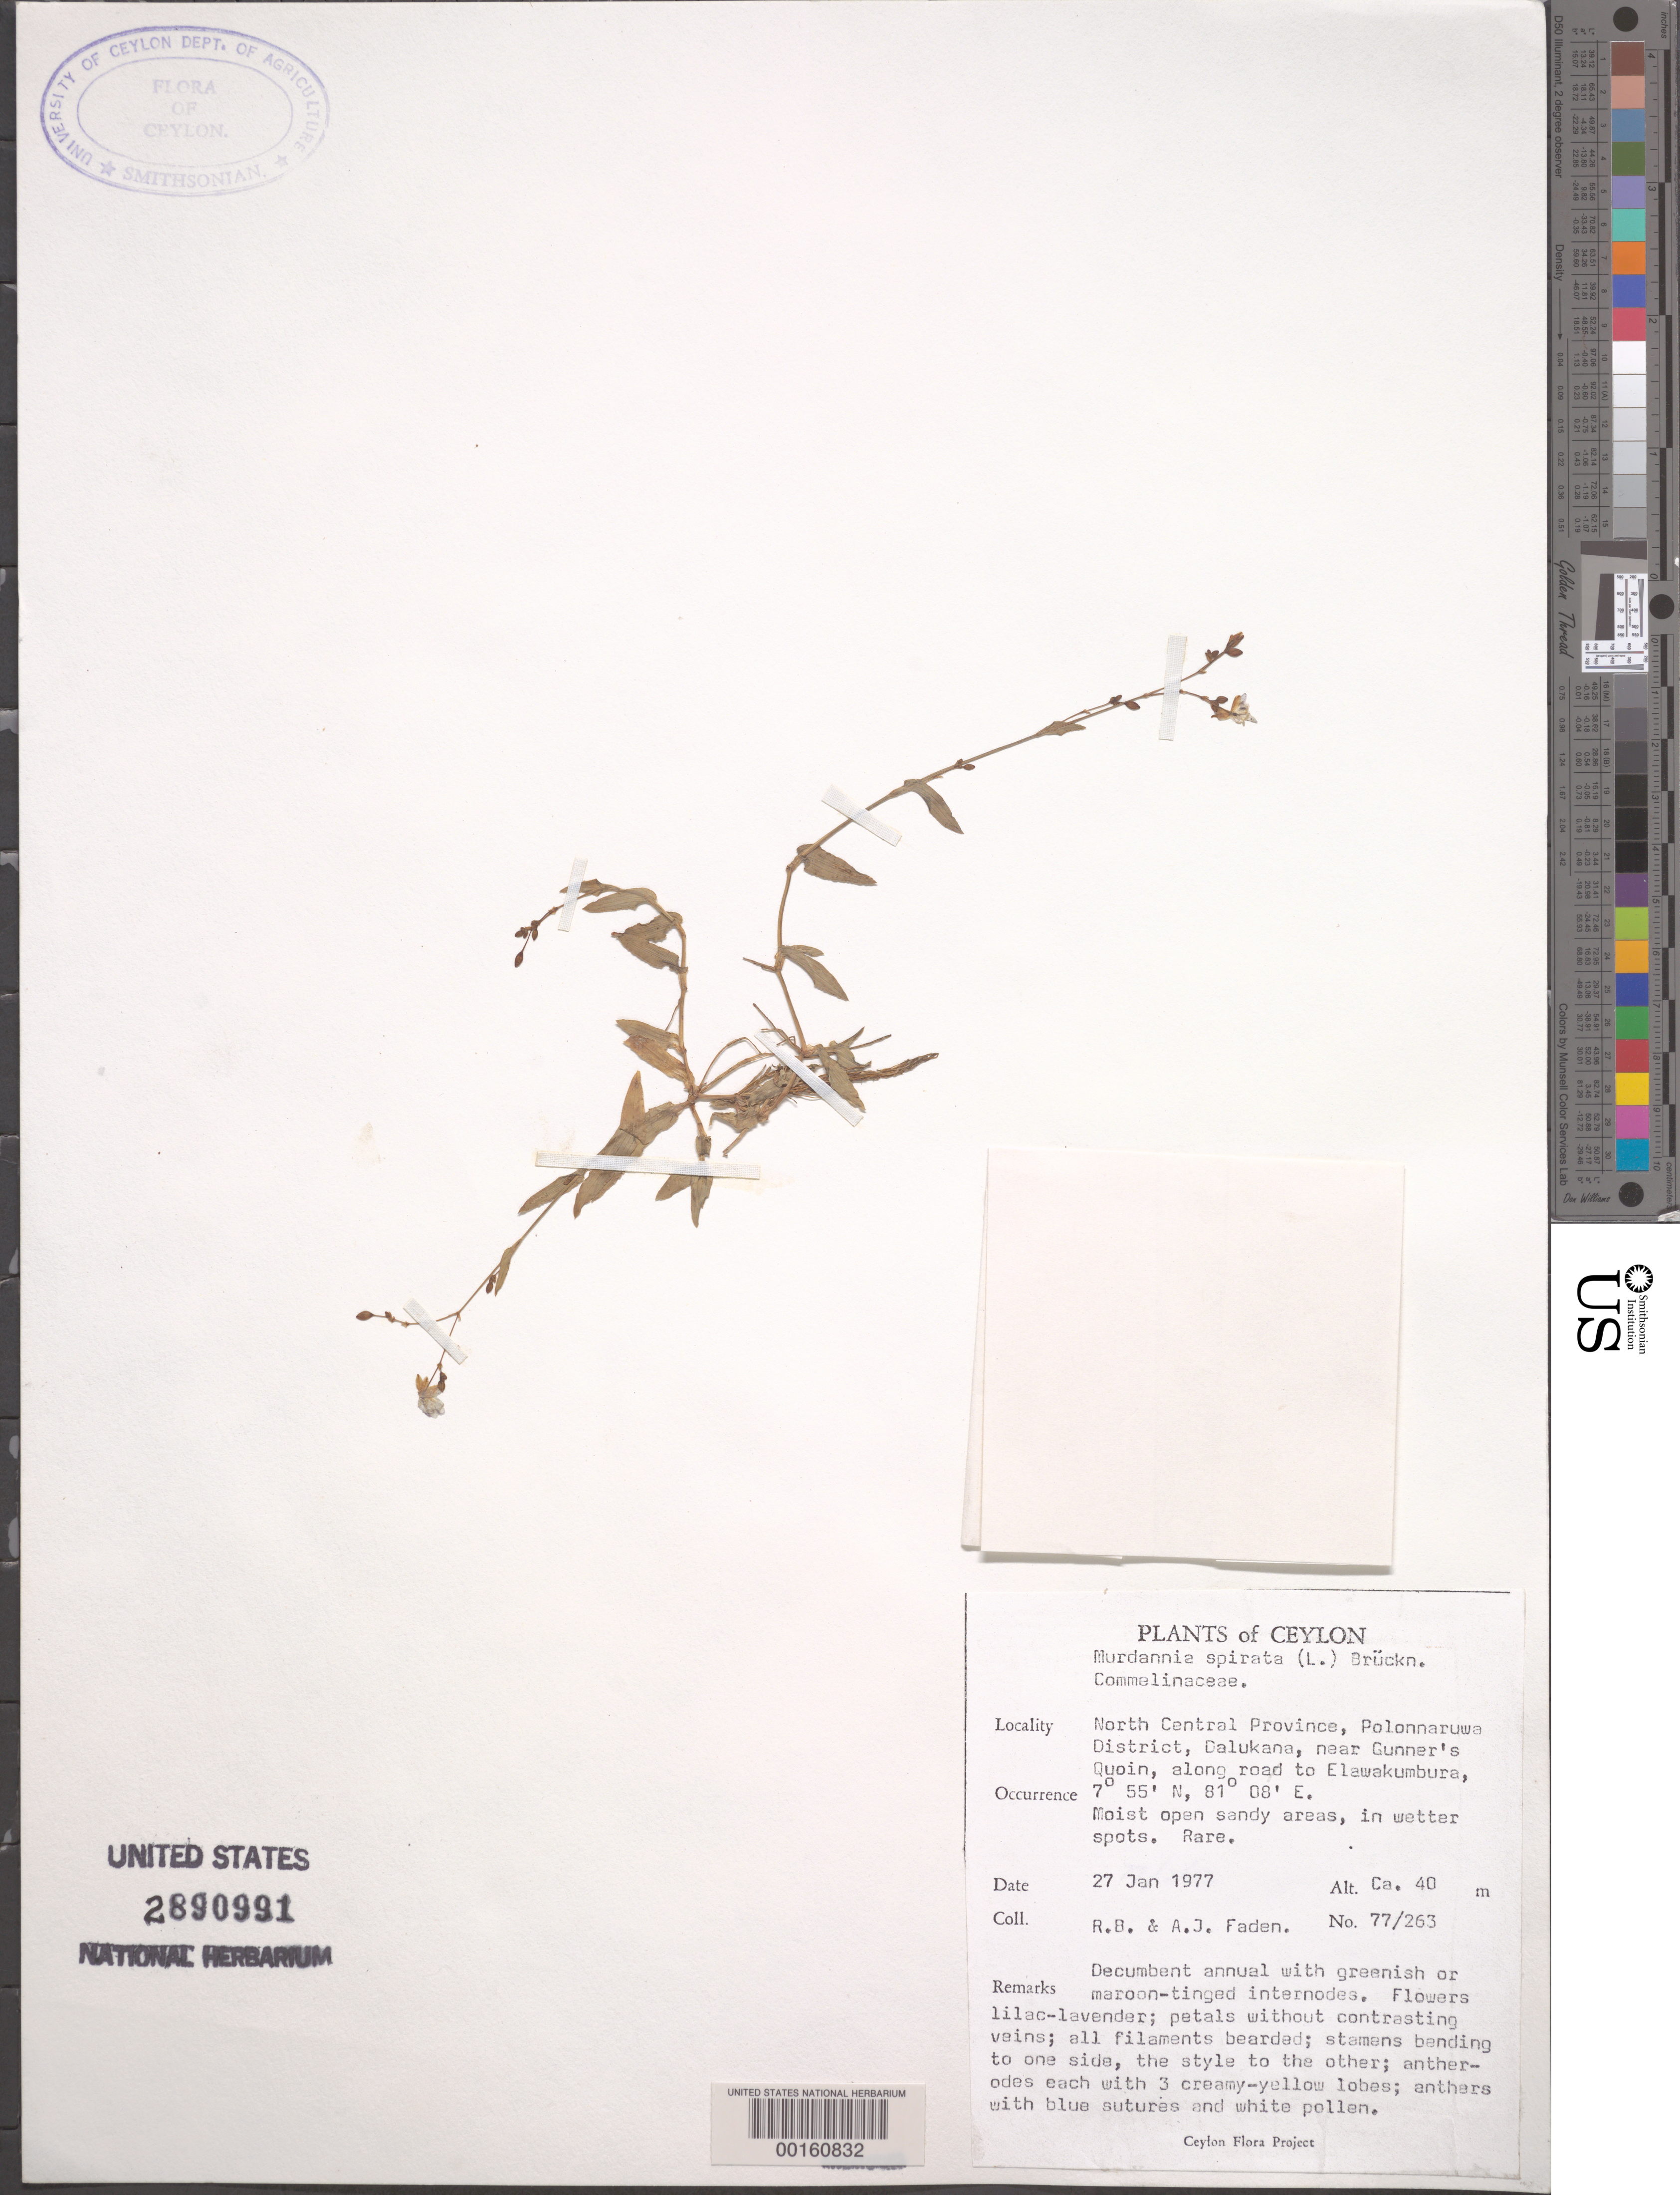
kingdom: Plantae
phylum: Tracheophyta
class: Liliopsida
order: Commelinales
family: Commelinaceae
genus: Murdannia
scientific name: Murdannia spirata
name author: (L.) G. Brückn.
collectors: R. B. Faden & A. J. Faden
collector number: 77/263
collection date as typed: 27 Jan 1977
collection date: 1977-01-27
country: Sri Lanka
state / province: North Central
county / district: Polonnaruwa Dist.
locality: Dalukana, near gunner's quoin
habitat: Moist, sand open areas, generally wet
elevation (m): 40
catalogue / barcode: US 2890991